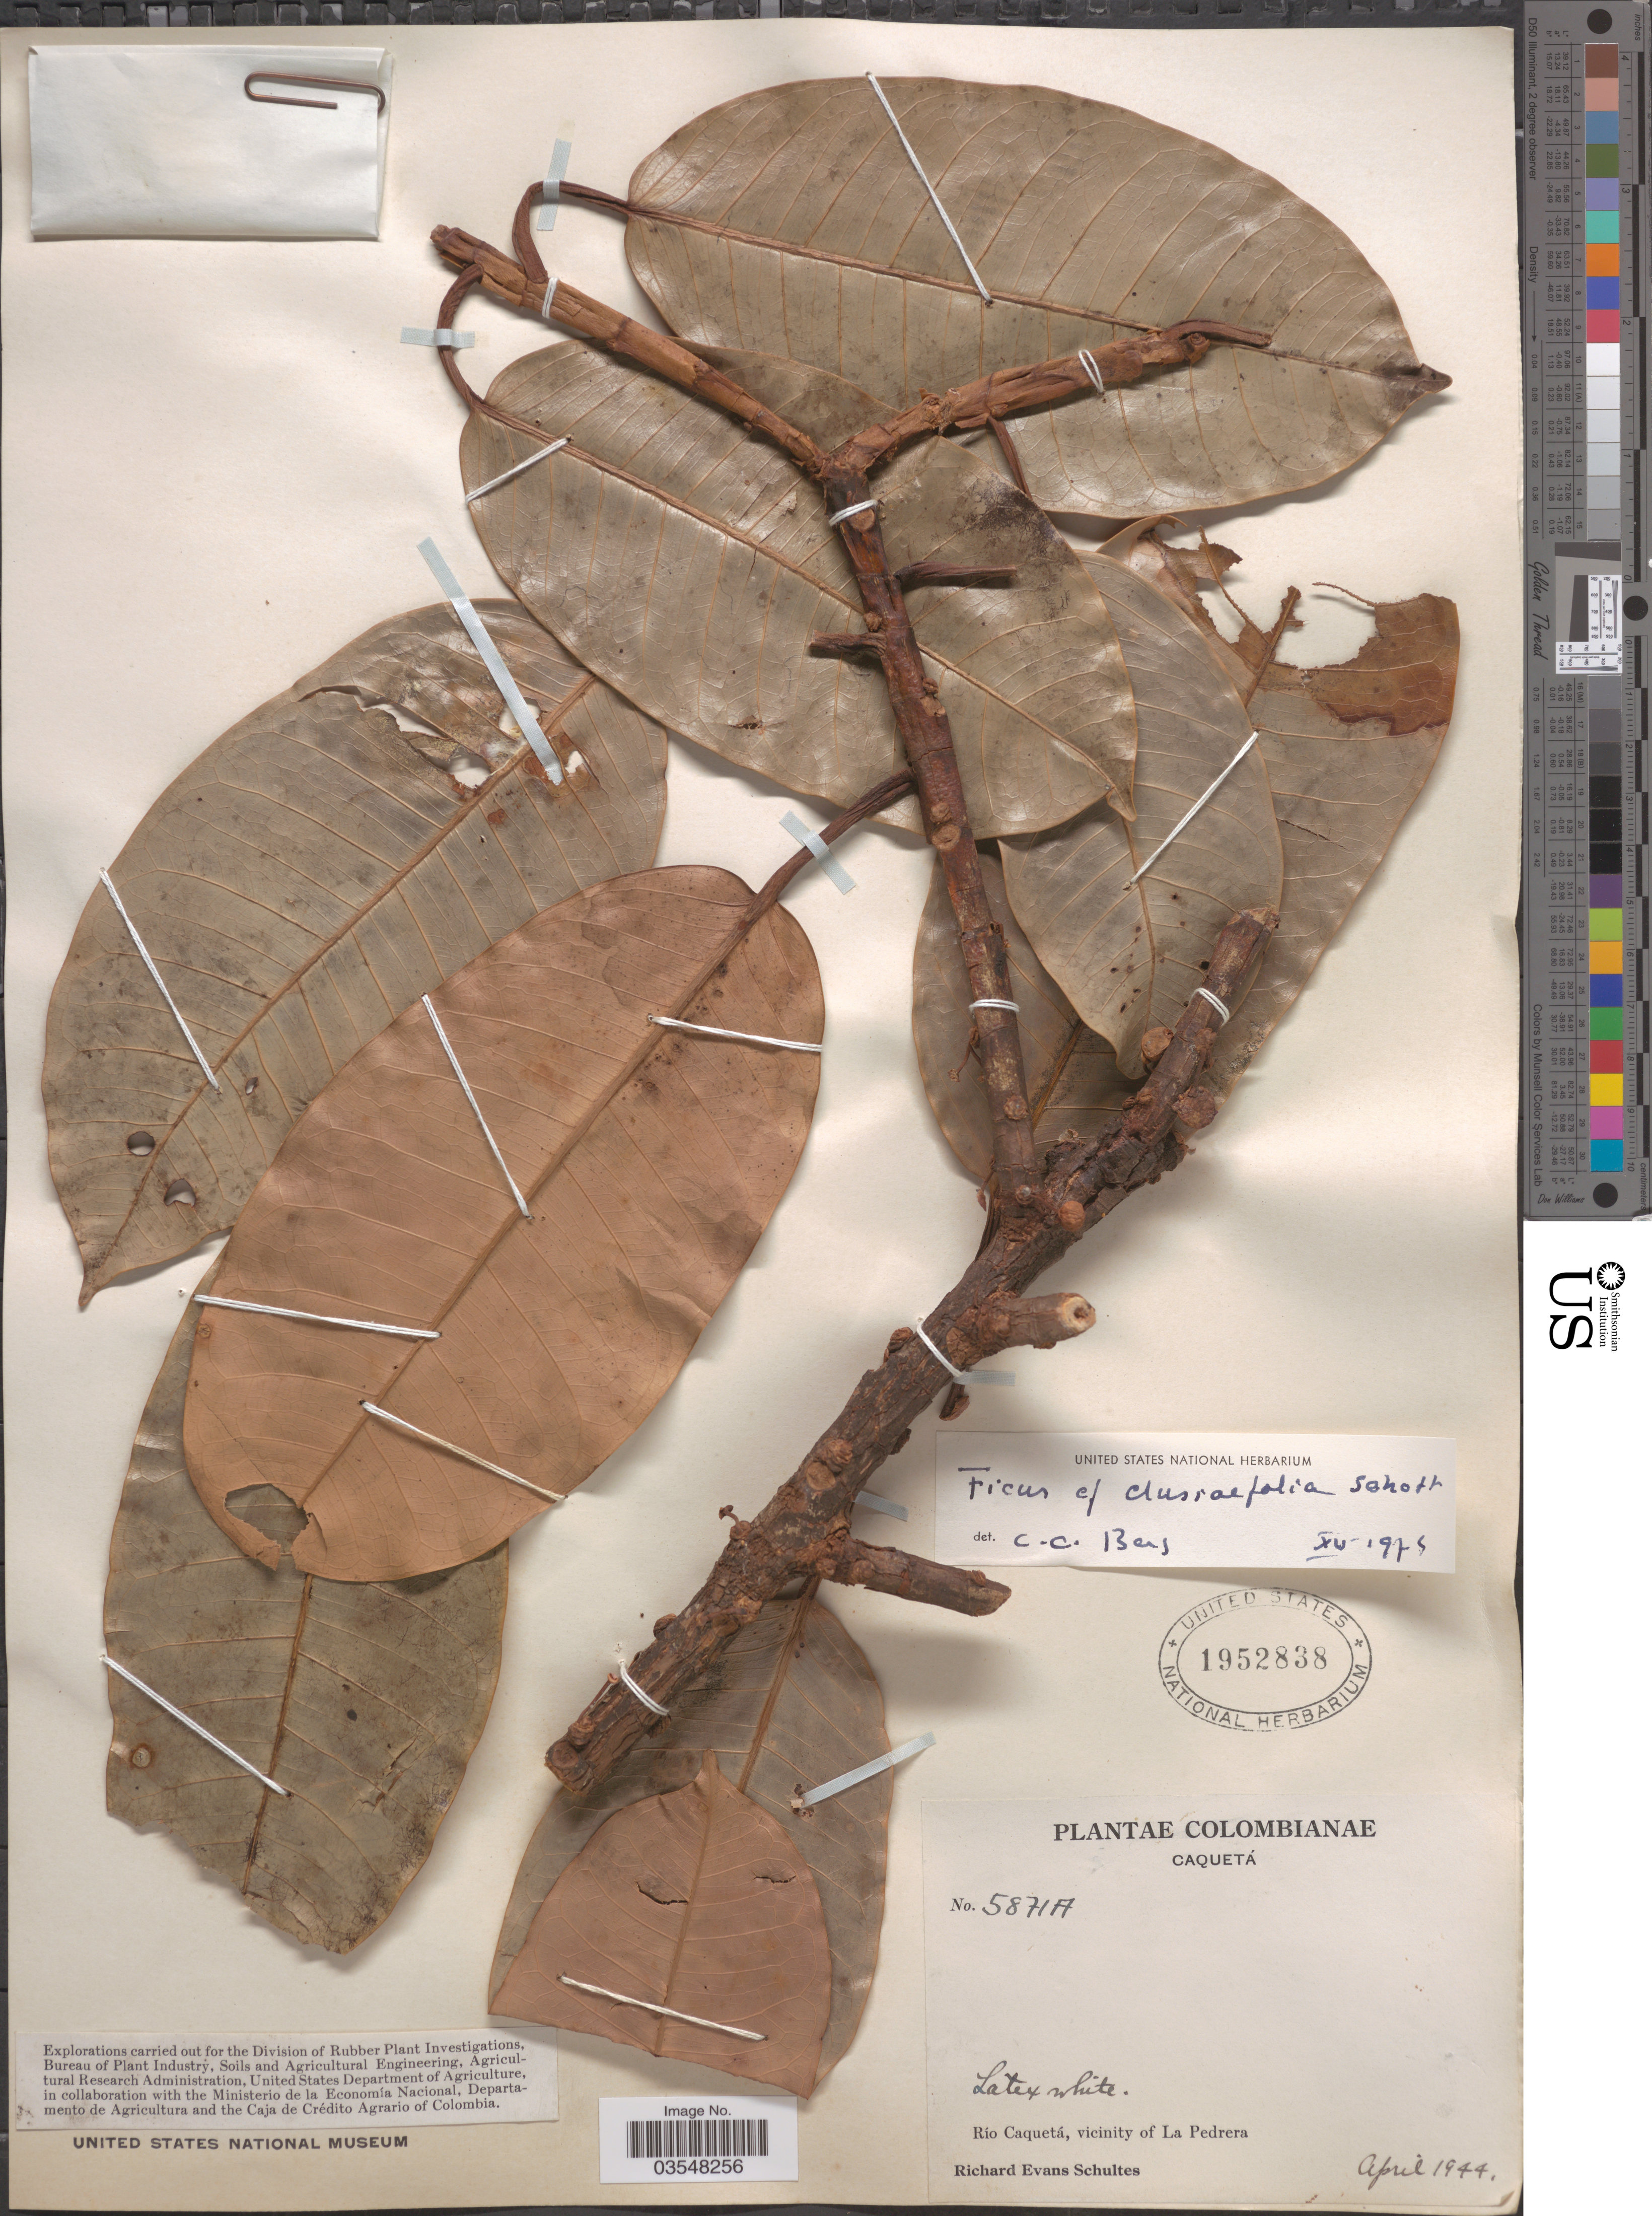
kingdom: Plantae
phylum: Tracheophyta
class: Magnoliopsida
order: Rosales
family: Moraceae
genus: Ficus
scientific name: Ficus clusiifolia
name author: Schott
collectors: R. E. Schultes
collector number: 5871A*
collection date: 1944-04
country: Colombia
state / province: Caquetá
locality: Río Caquetá, vicinity of La Pedrera.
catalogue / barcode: US 1952838